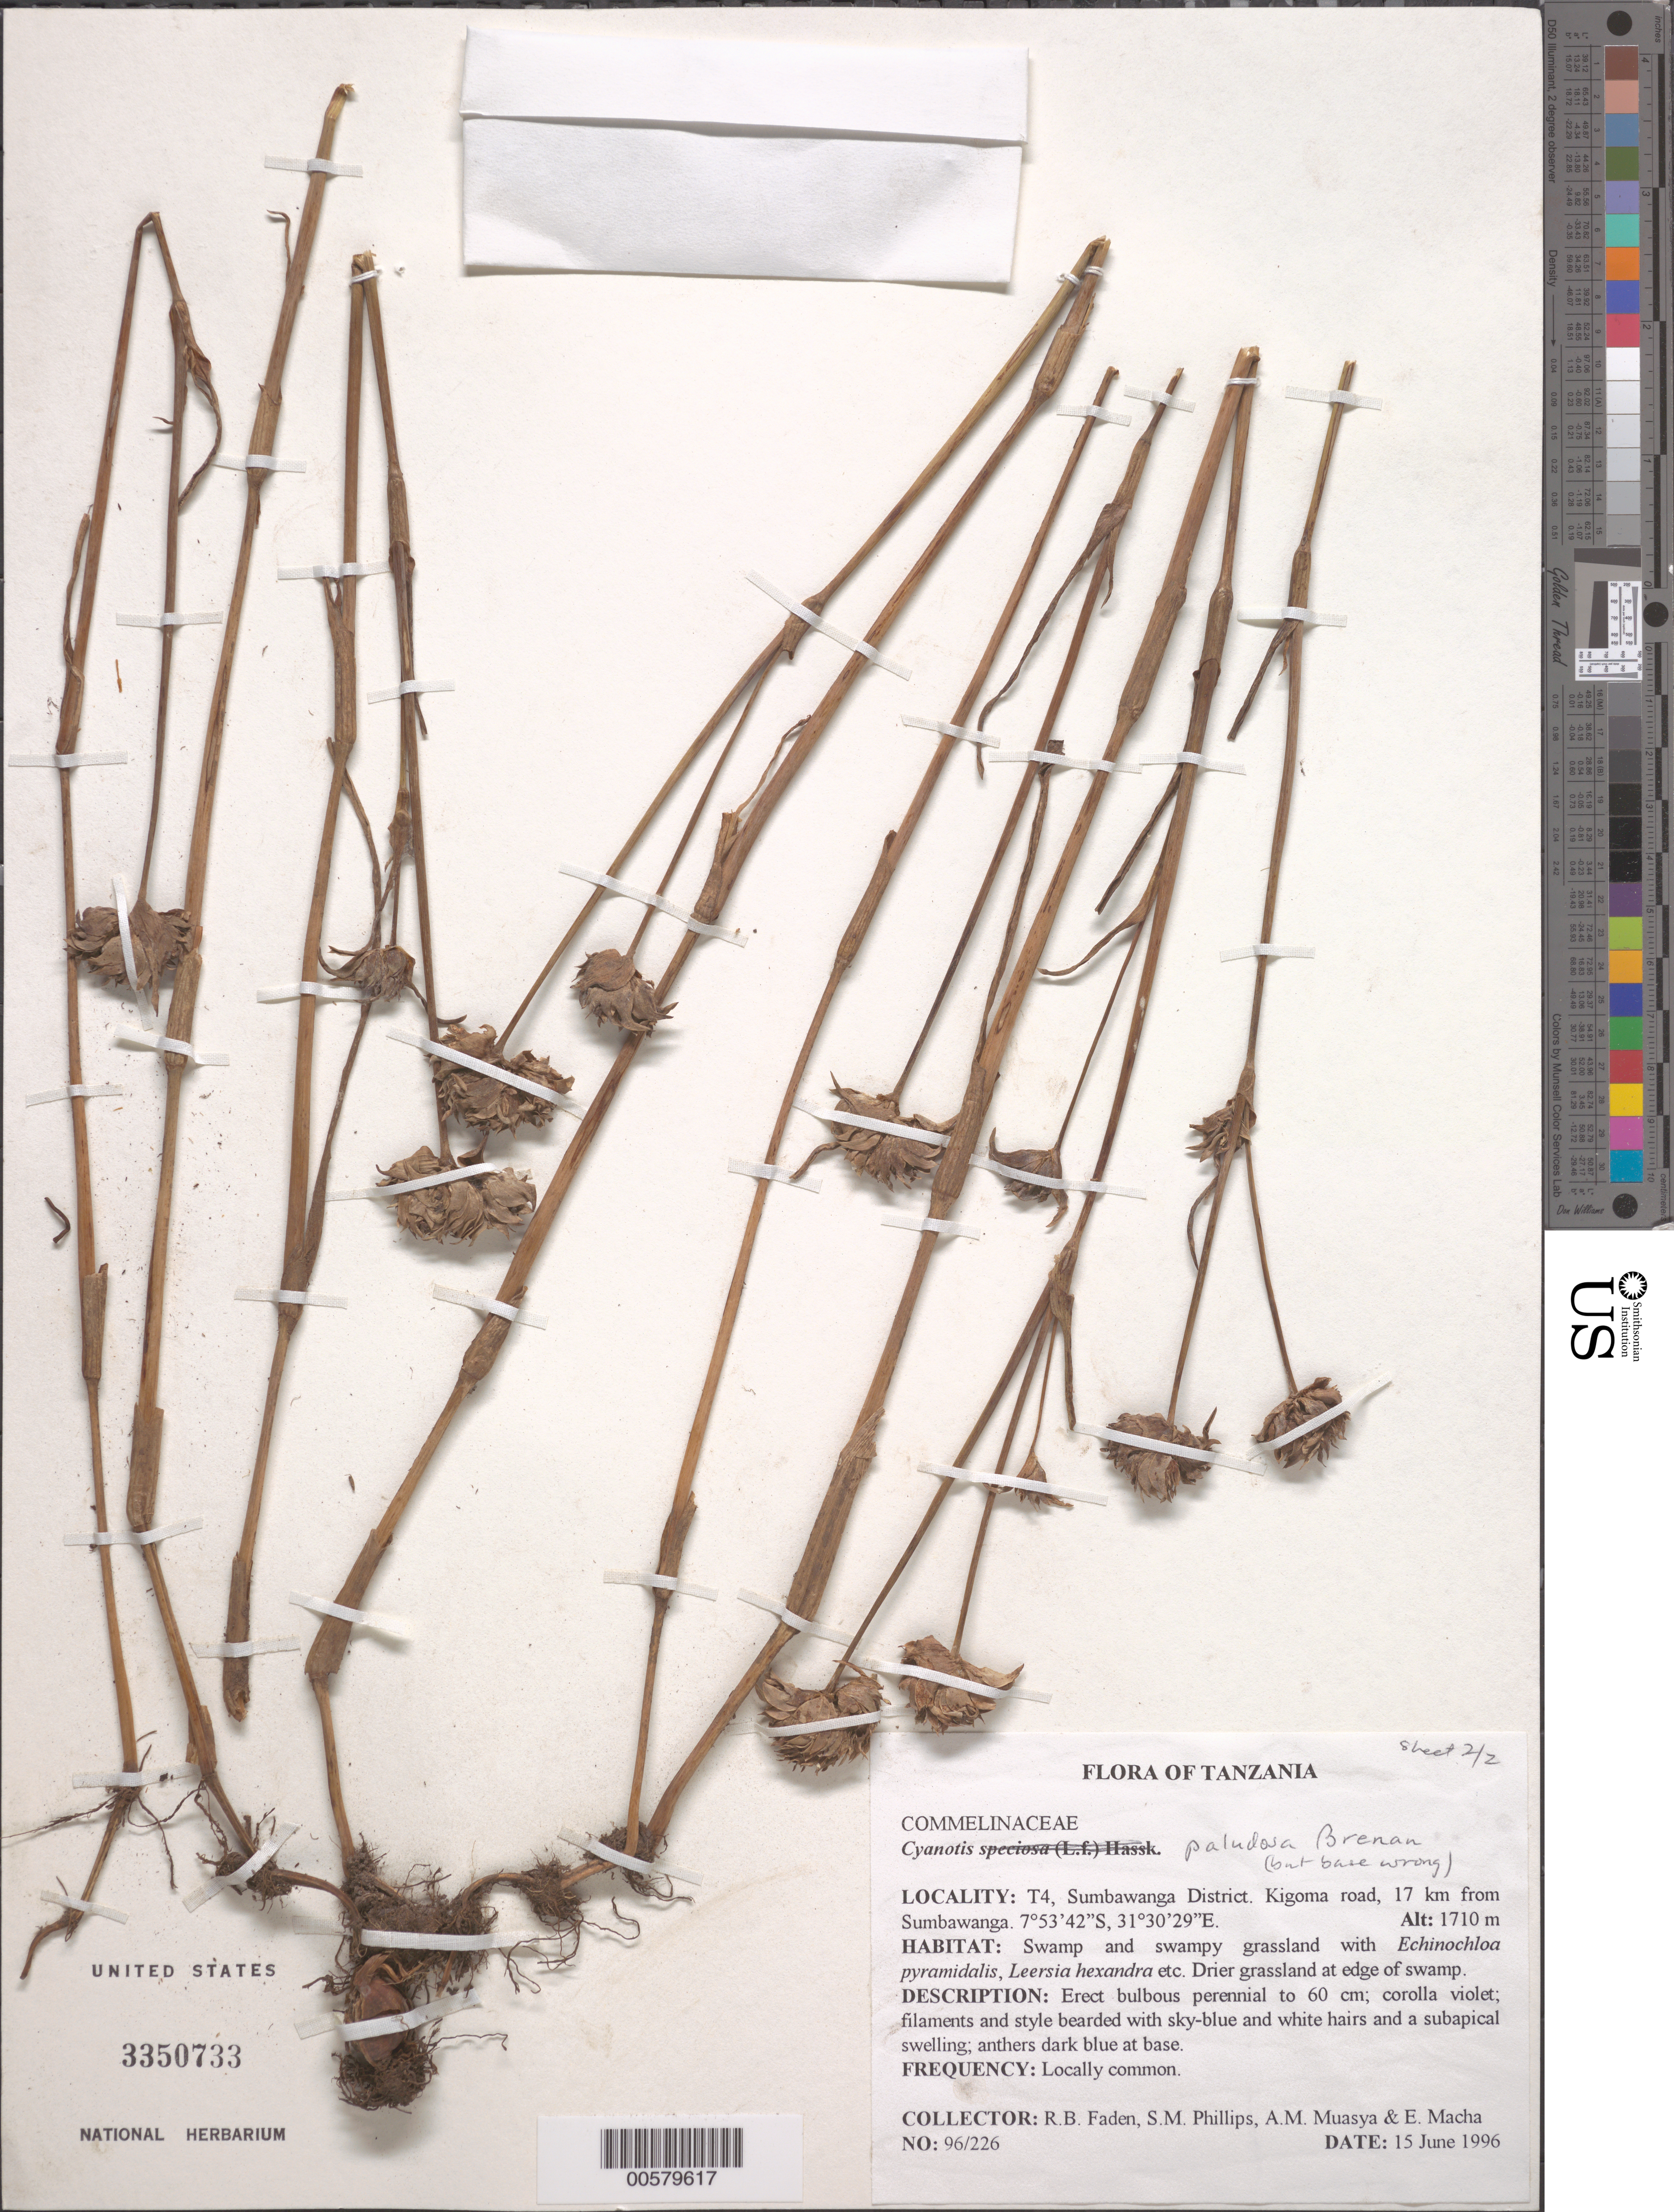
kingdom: Plantae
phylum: Tracheophyta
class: Liliopsida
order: Commelinales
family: Commelinaceae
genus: Cyanotis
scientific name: Cyanotis paludosa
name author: Brenan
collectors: R. B. Faden, S. M. Phillips, A. Muasya & E. Macha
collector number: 96/226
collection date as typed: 15 Jun 1996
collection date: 1996-06-15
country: Tanzania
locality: T4, sumbawanga dist., kigoma-sombawanga road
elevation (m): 1710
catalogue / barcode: US 3350733